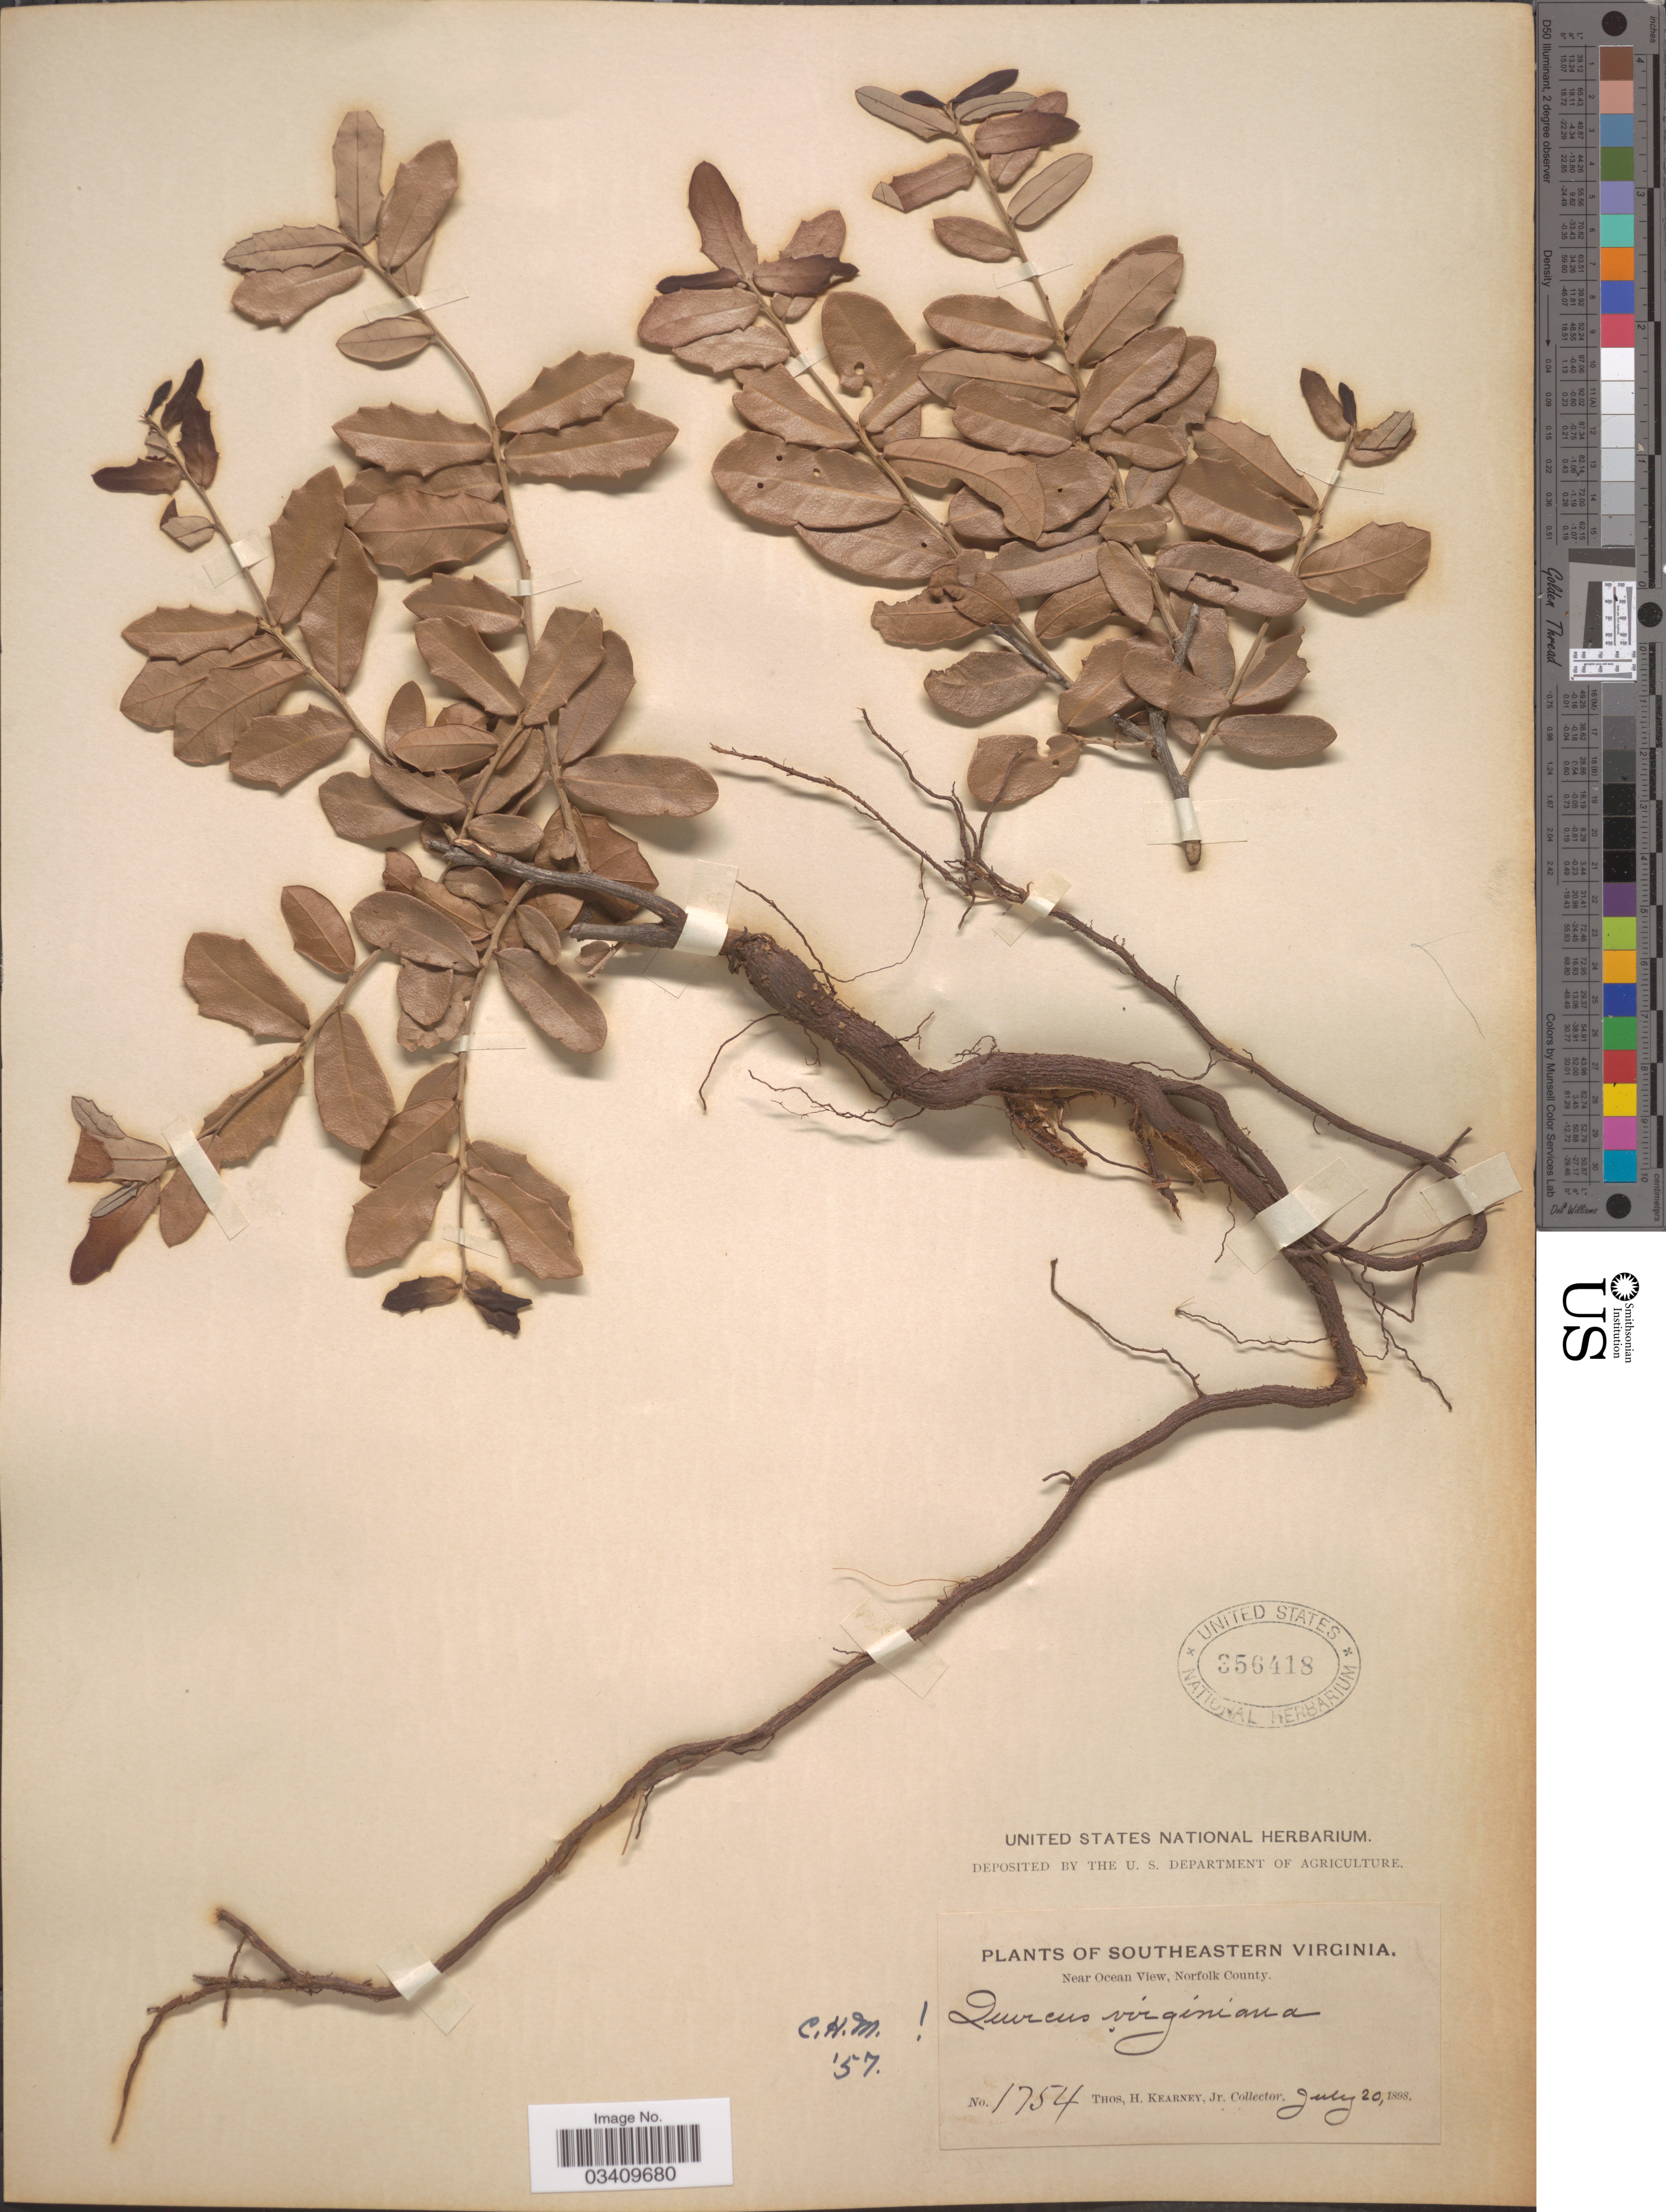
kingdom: Plantae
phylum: Tracheophyta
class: Magnoliopsida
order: Fagales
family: Fagaceae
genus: Quercus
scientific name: Quercus virginiana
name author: Mill.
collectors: T. H. Kearney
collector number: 1754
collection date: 1898-07-20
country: United States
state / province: Virginia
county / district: City of Norfolk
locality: Southeastern Virginia. Near Ocean View, Norfolk County.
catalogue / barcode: US 356418